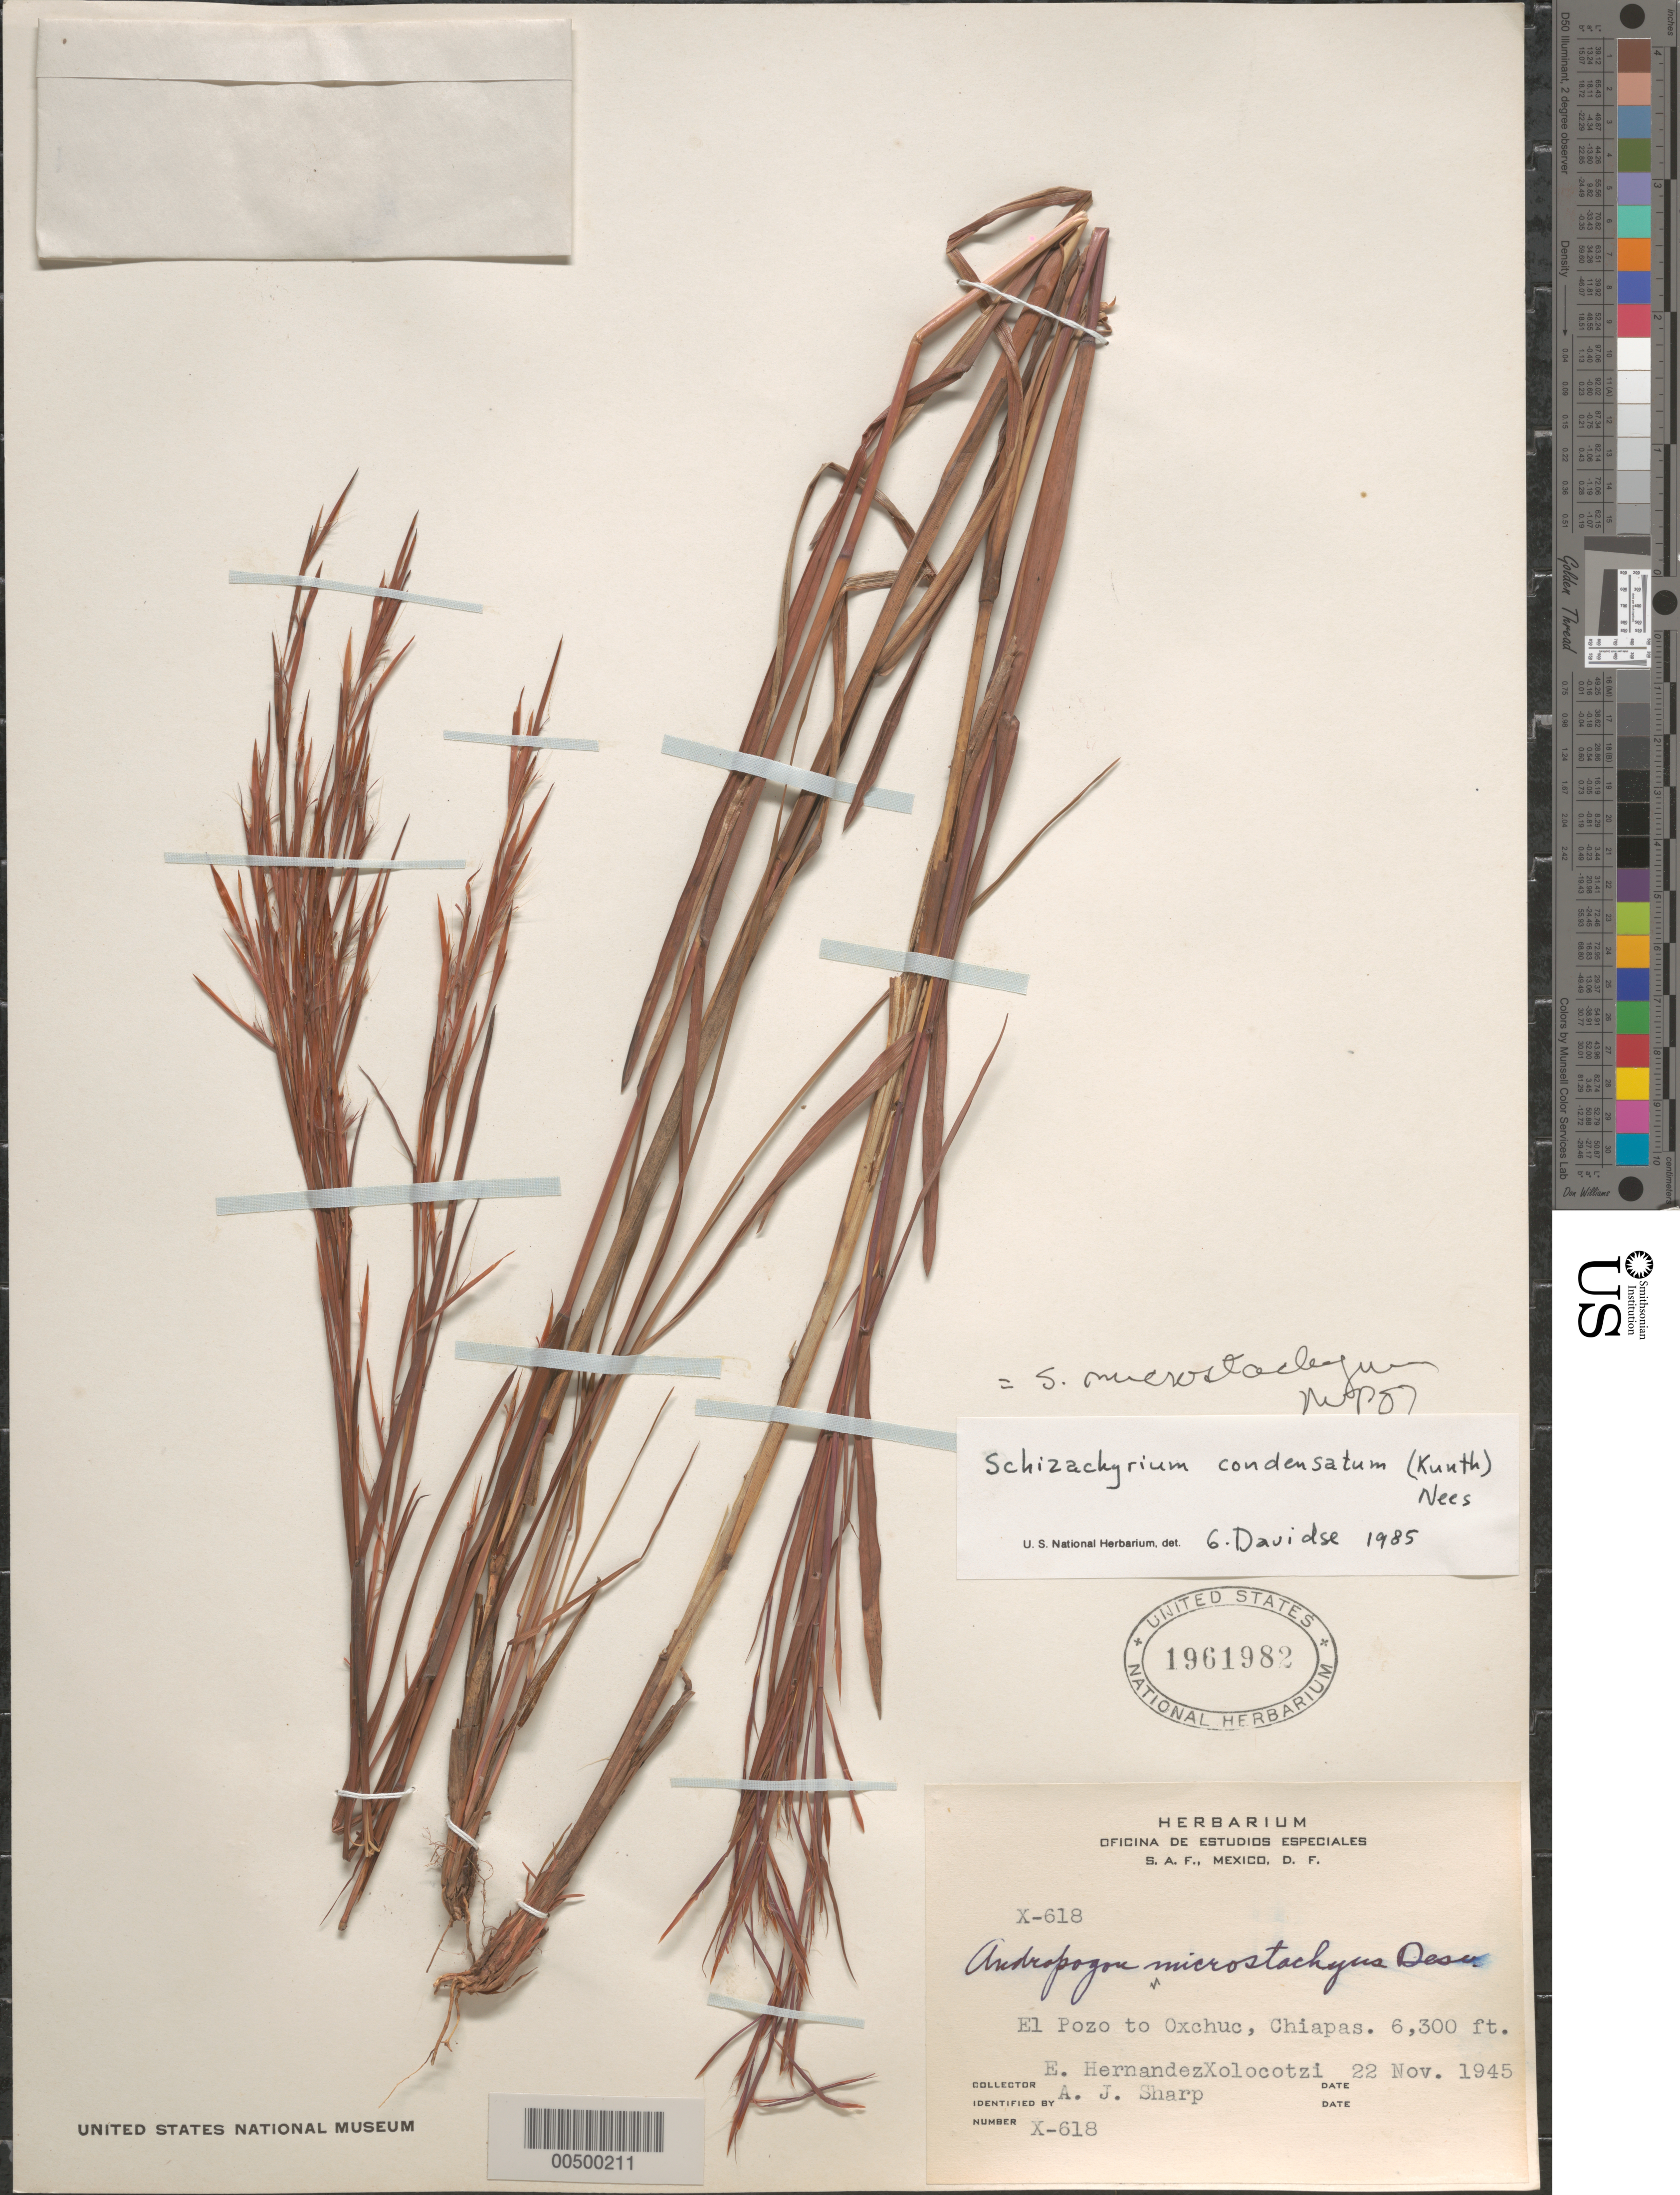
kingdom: Plantae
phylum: Tracheophyta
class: Liliopsida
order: Poales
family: Poaceae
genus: Schizachyrium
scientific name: Schizachyrium condensatum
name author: (Kunth) Nees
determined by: Davidse, Gerrit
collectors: E. I. Hernández-X. & A. J. Sharp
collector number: X-618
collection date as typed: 22 Nov 1945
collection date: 1945-11-22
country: Mexico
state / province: Chiapas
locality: El Pozo to Oxchuc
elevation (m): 1920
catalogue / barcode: US 1961982